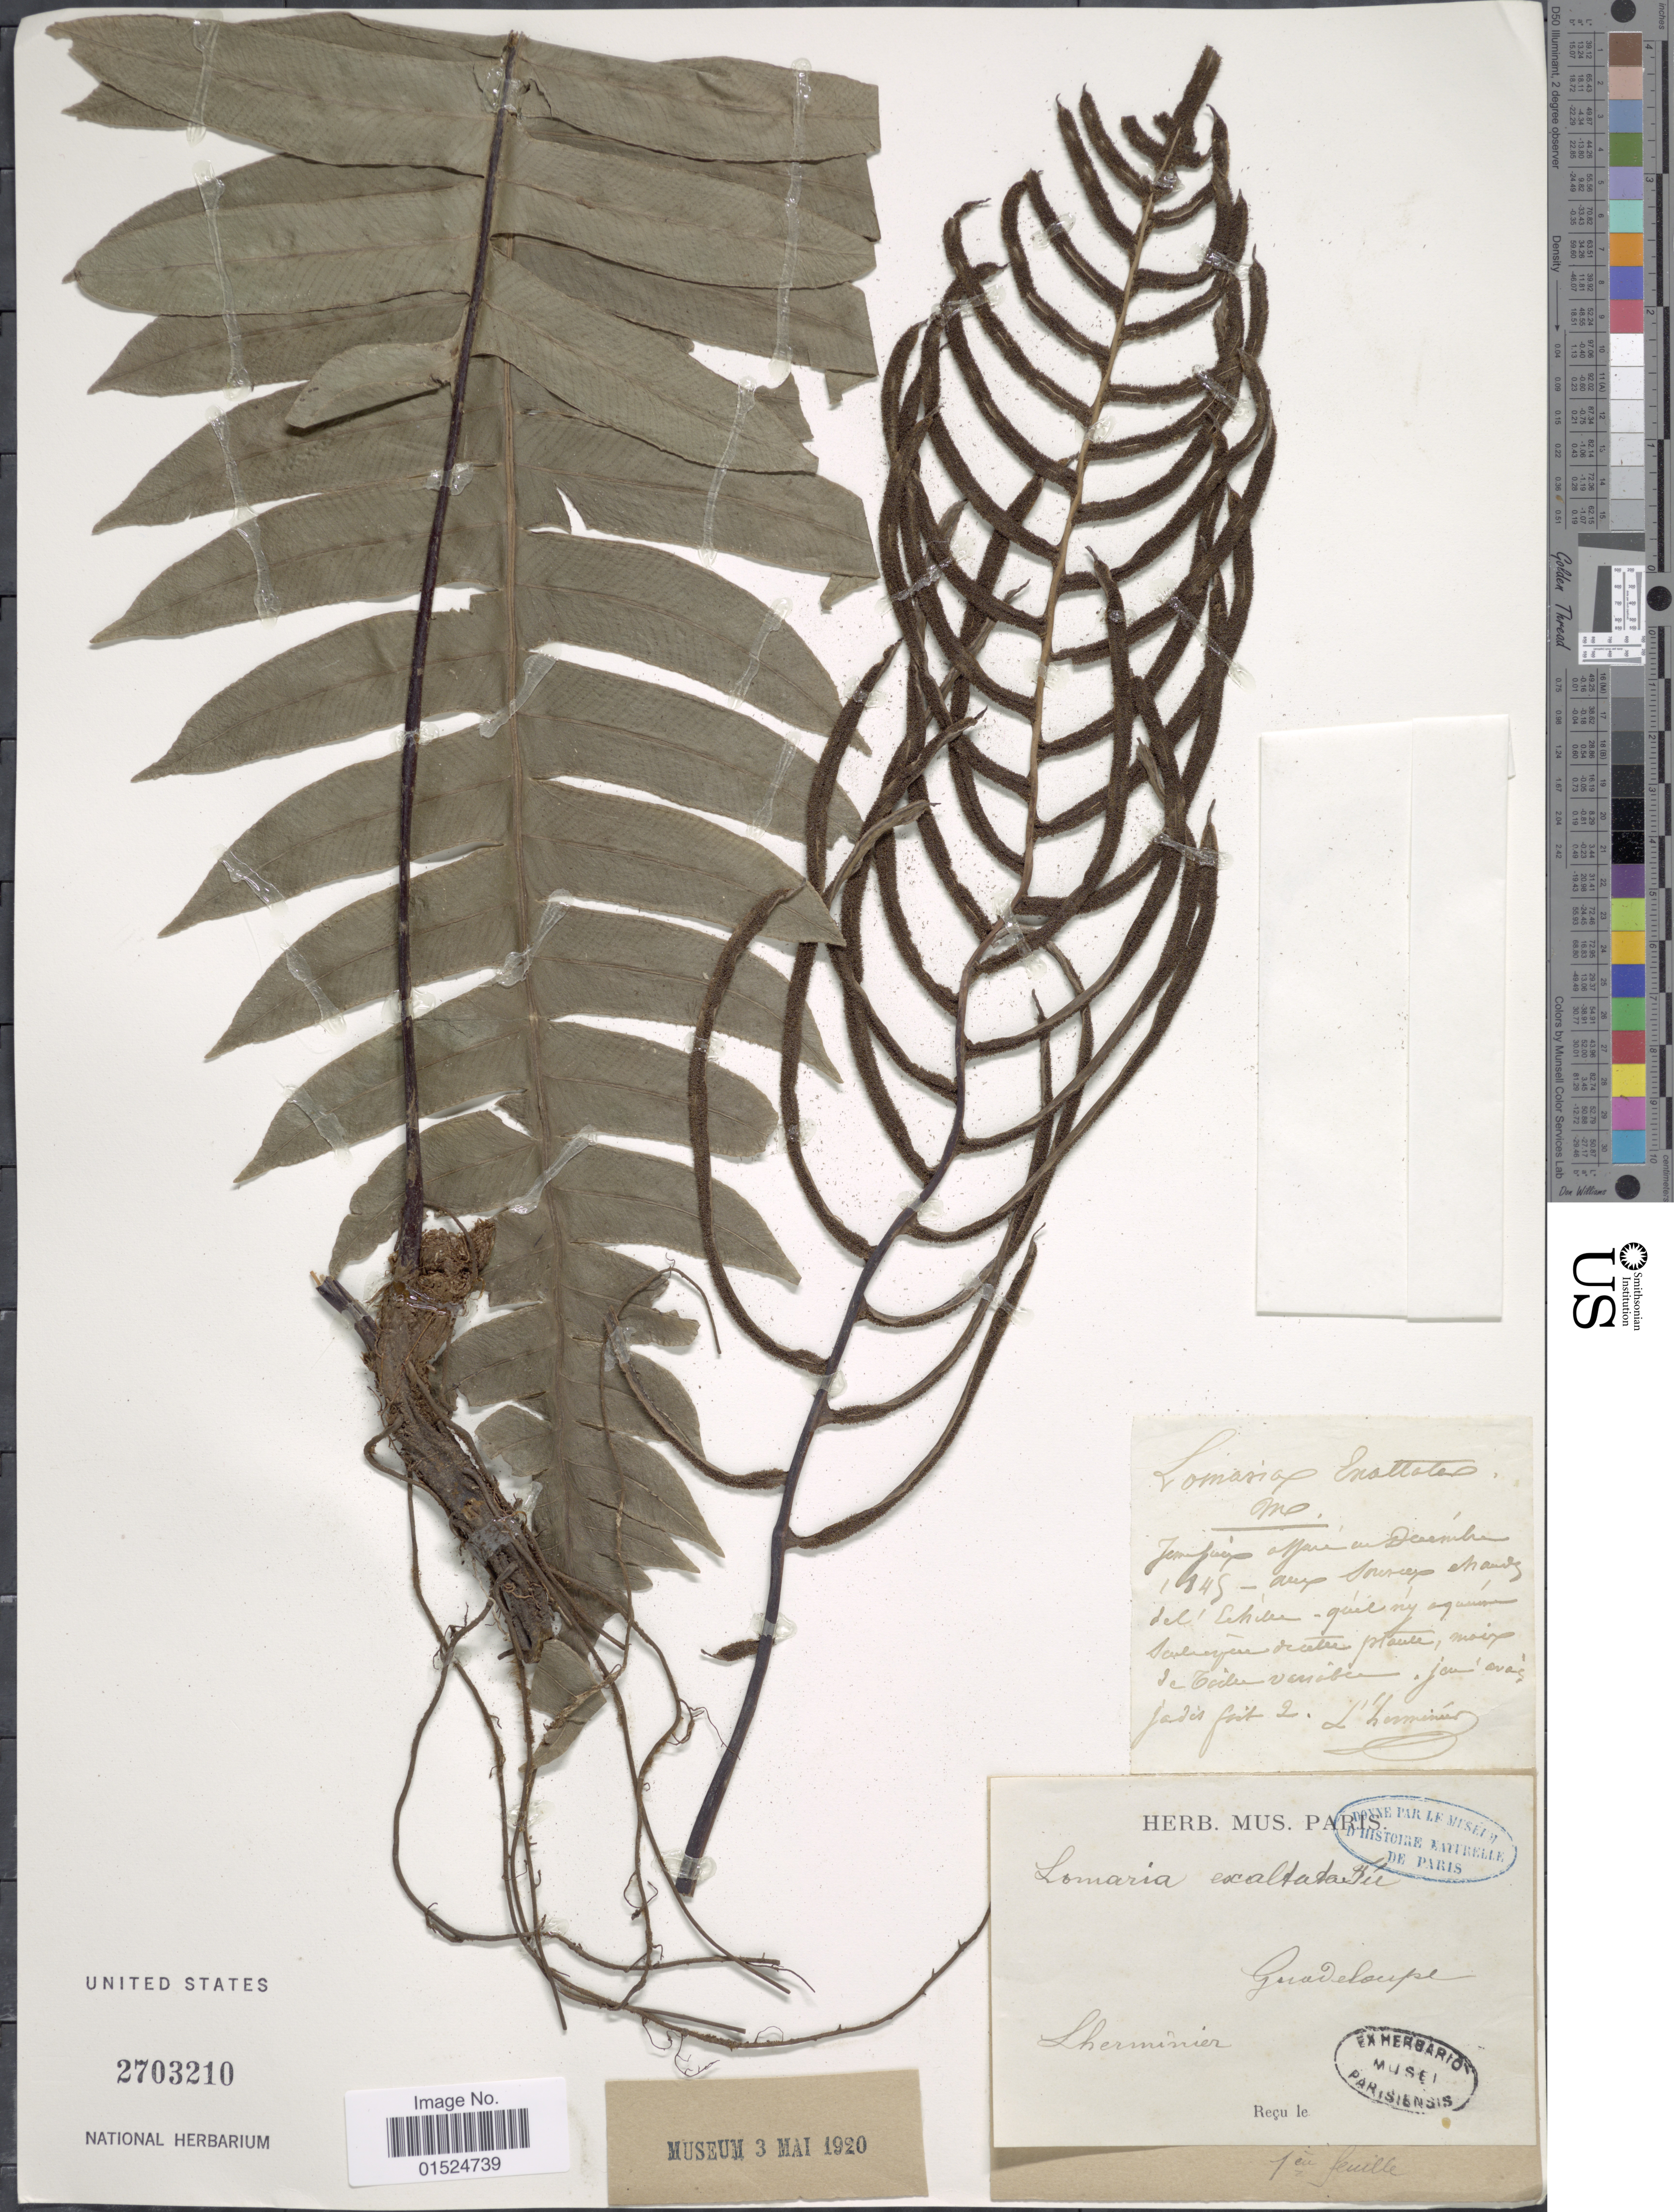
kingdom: Plantae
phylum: Tracheophyta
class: Polypodiopsida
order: Polypodiales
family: Blechnaceae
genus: Blechnum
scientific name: Blechnum exaltatum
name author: (Fée) Duek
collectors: -. L'Herminier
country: Guadeloupe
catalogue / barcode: US 2703210